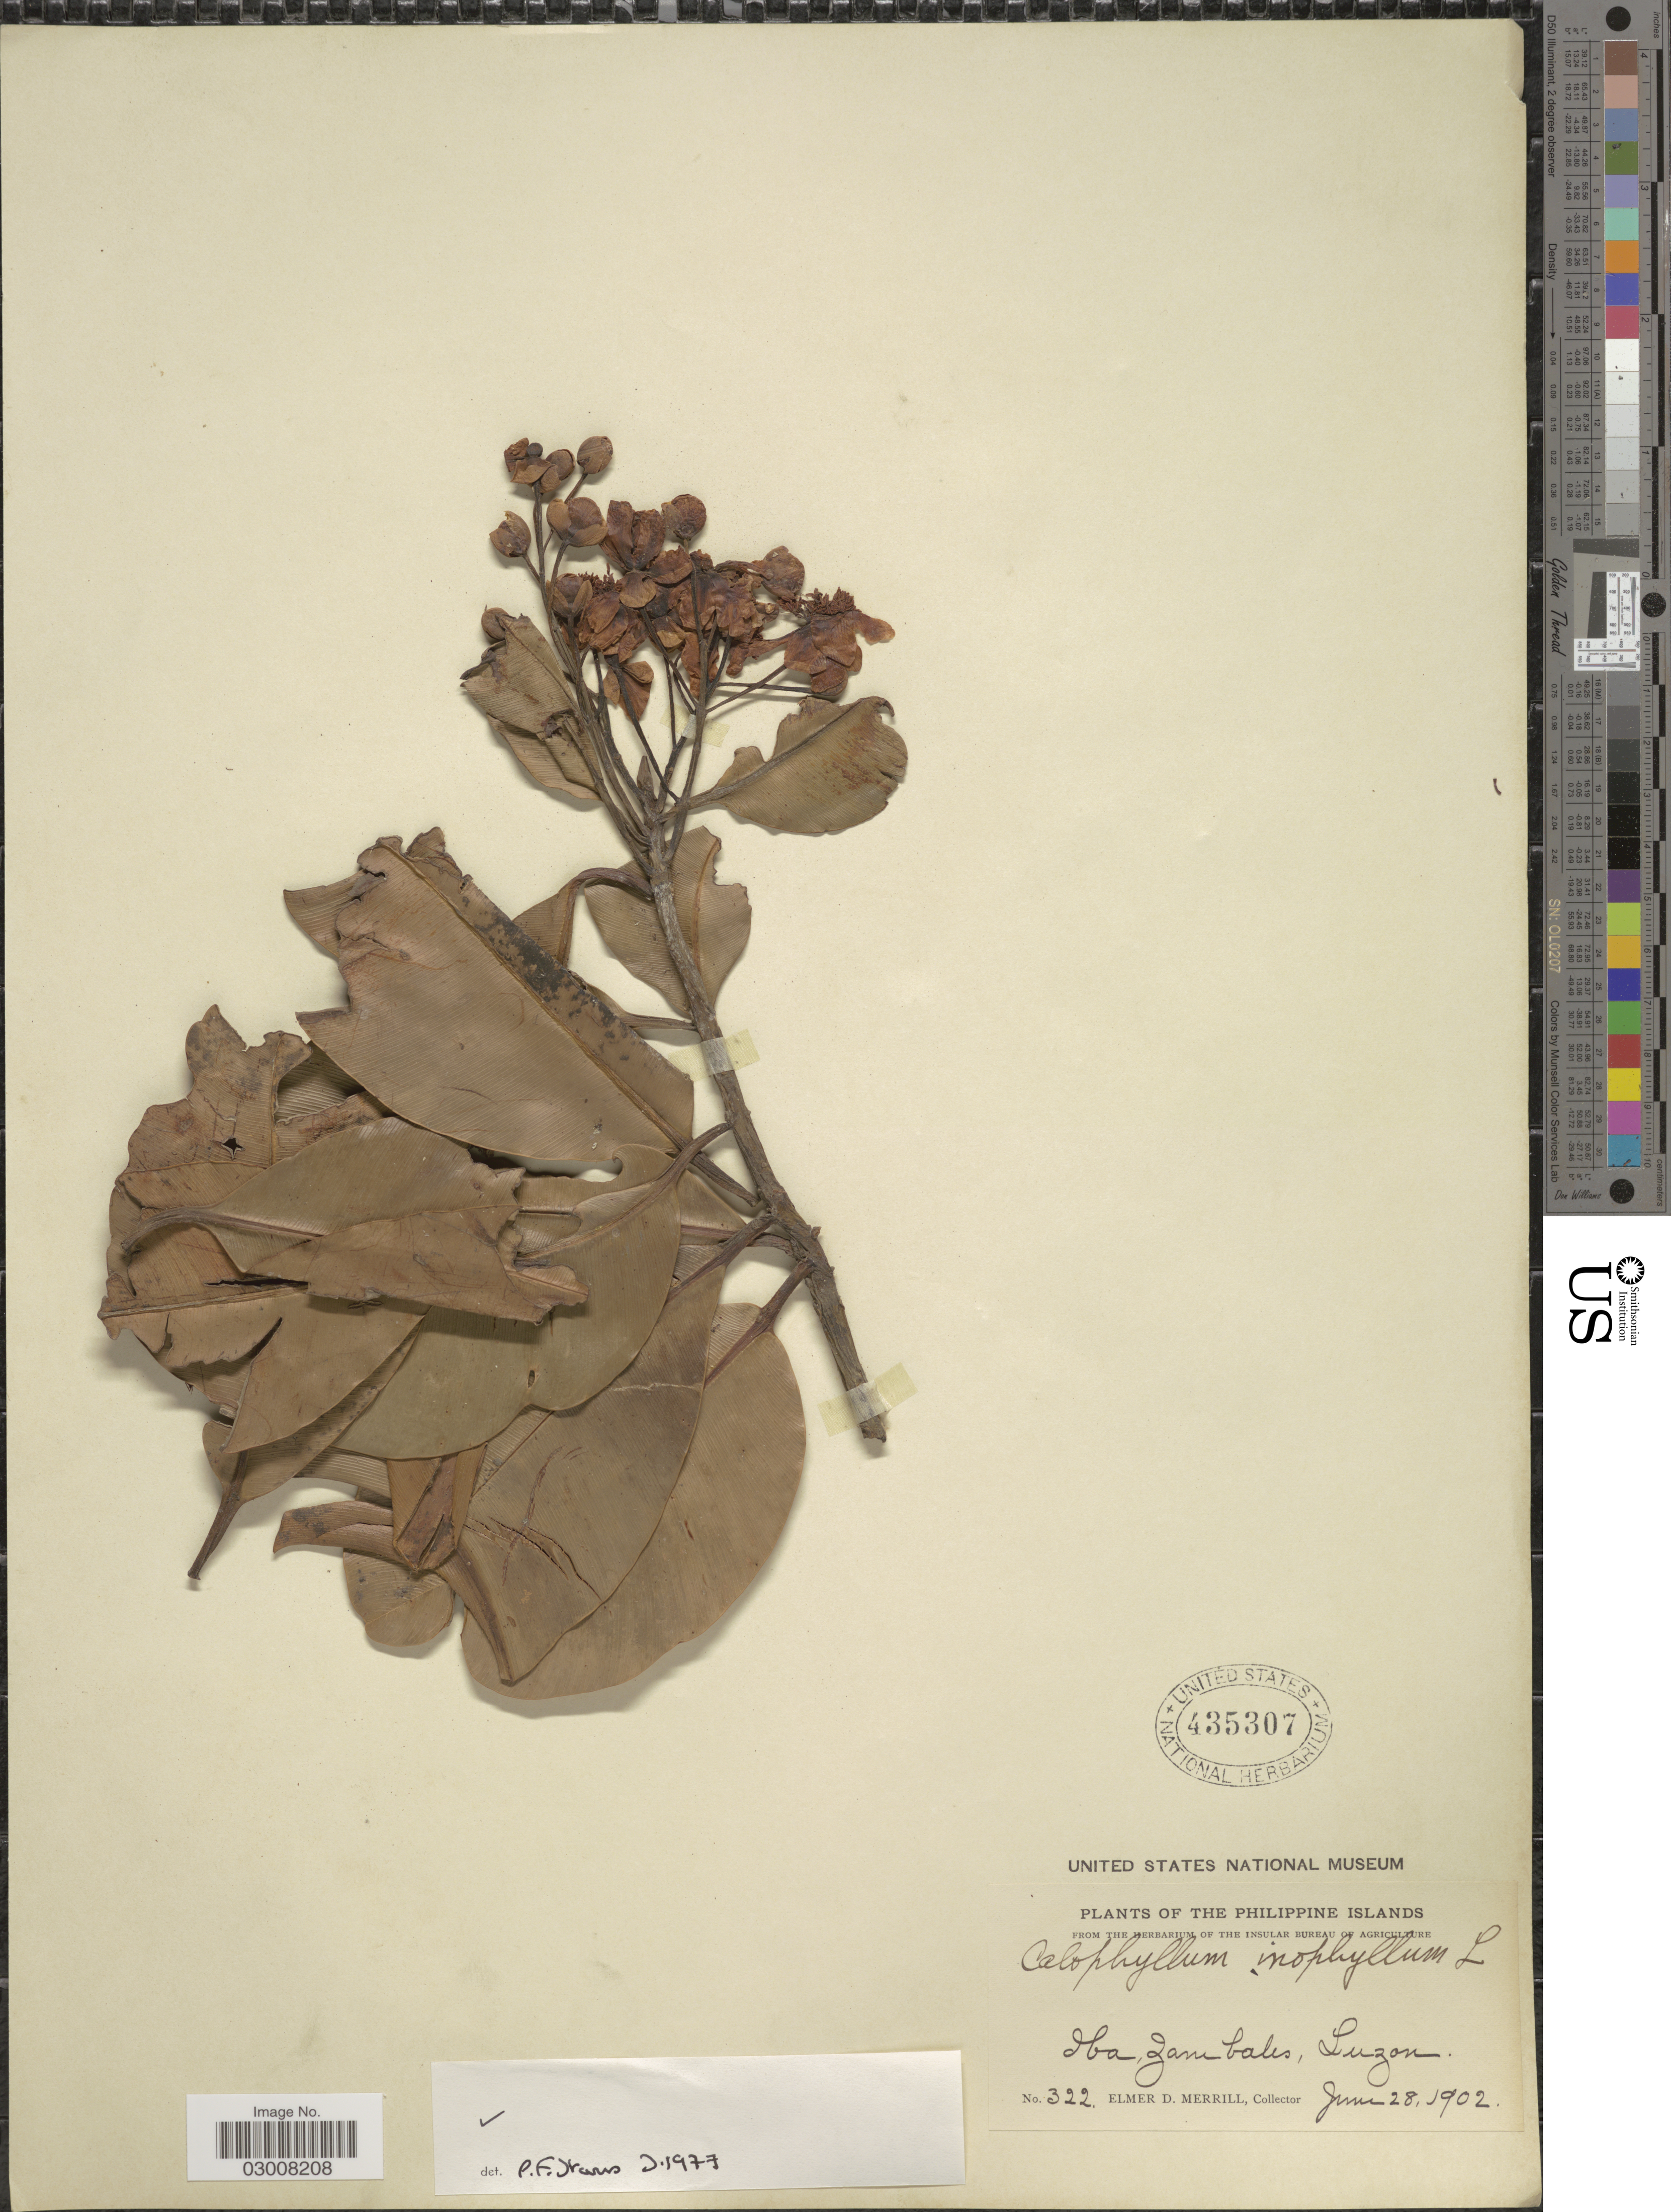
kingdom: Plantae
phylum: Tracheophyta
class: Magnoliopsida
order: Malpighiales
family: Calophyllaceae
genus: Calophyllum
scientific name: Calophyllum inophyllum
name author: L.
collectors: E. D. Merrill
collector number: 322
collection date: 1902-06-28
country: Philippines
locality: Iba, Zambales, Luzon.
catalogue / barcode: US 435307